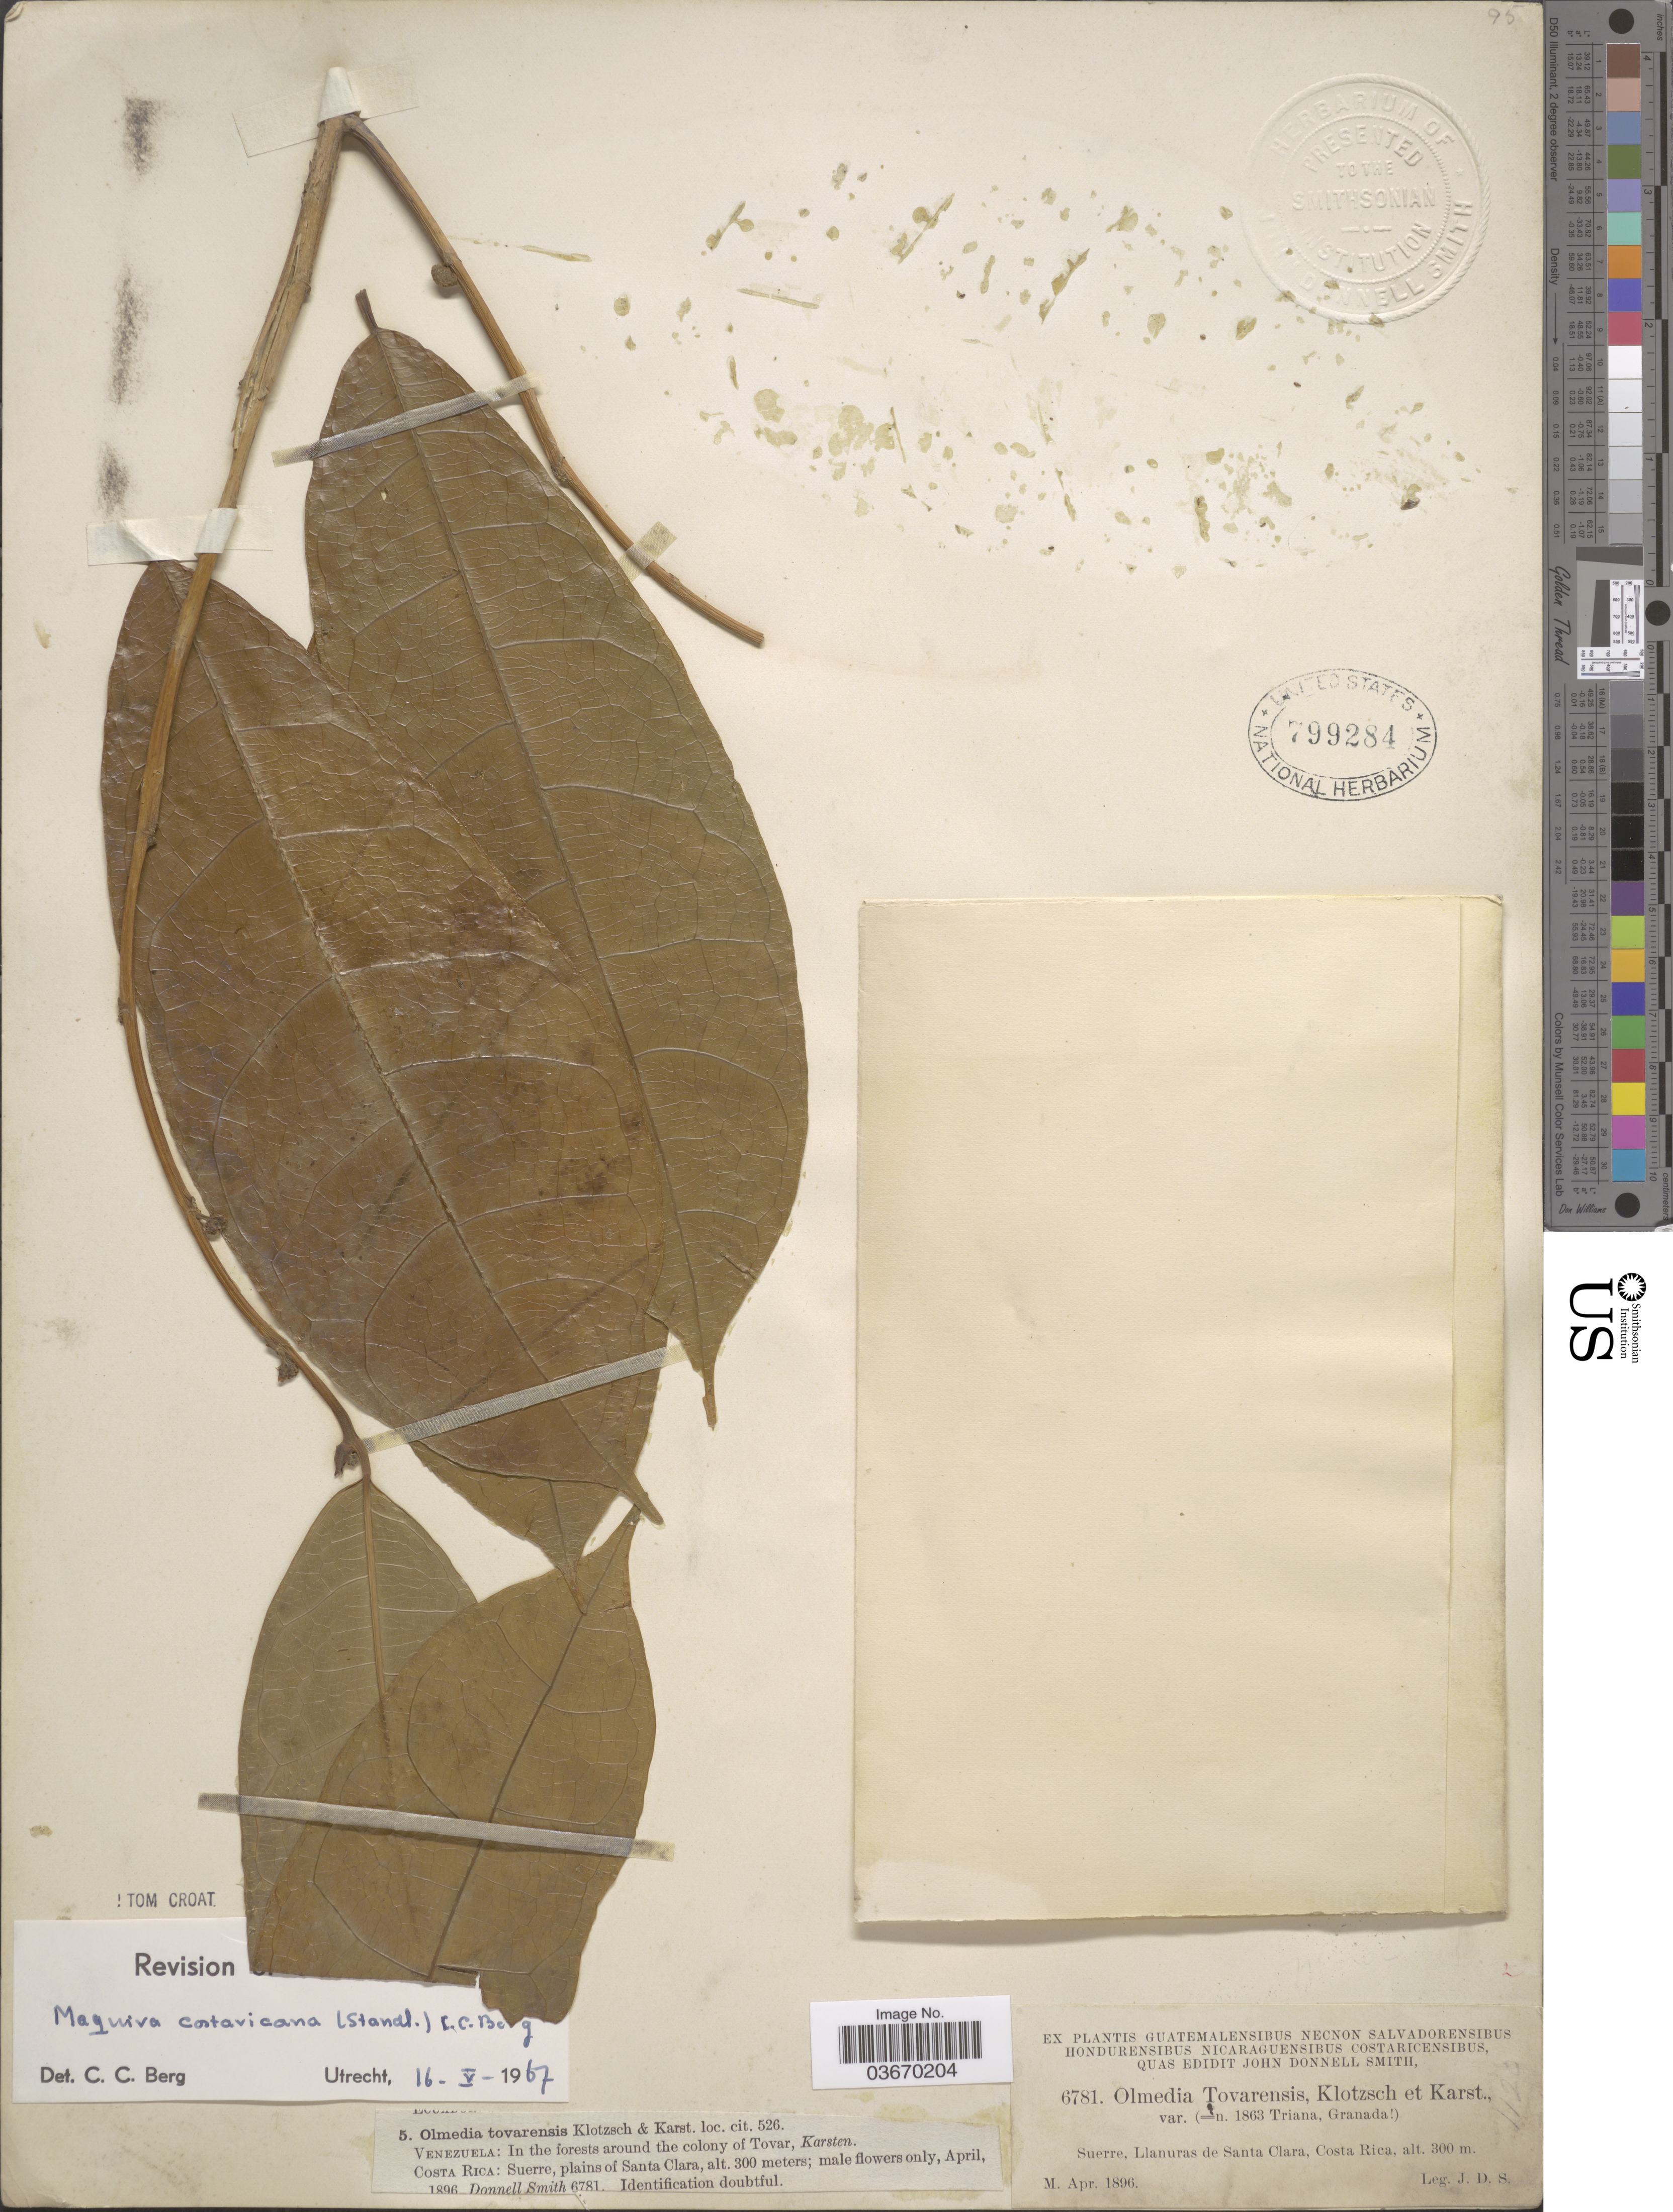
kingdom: Plantae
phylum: Tracheophyta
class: Magnoliopsida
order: Rosales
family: Moraceae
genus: Maquira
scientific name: Maquira costaricana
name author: (Standl.) C.C. Berg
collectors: J. Donnell Smith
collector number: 6781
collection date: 1896-04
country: Costa Rica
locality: Suerre, Llanuras de Santa Clara.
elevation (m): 300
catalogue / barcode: US 799284